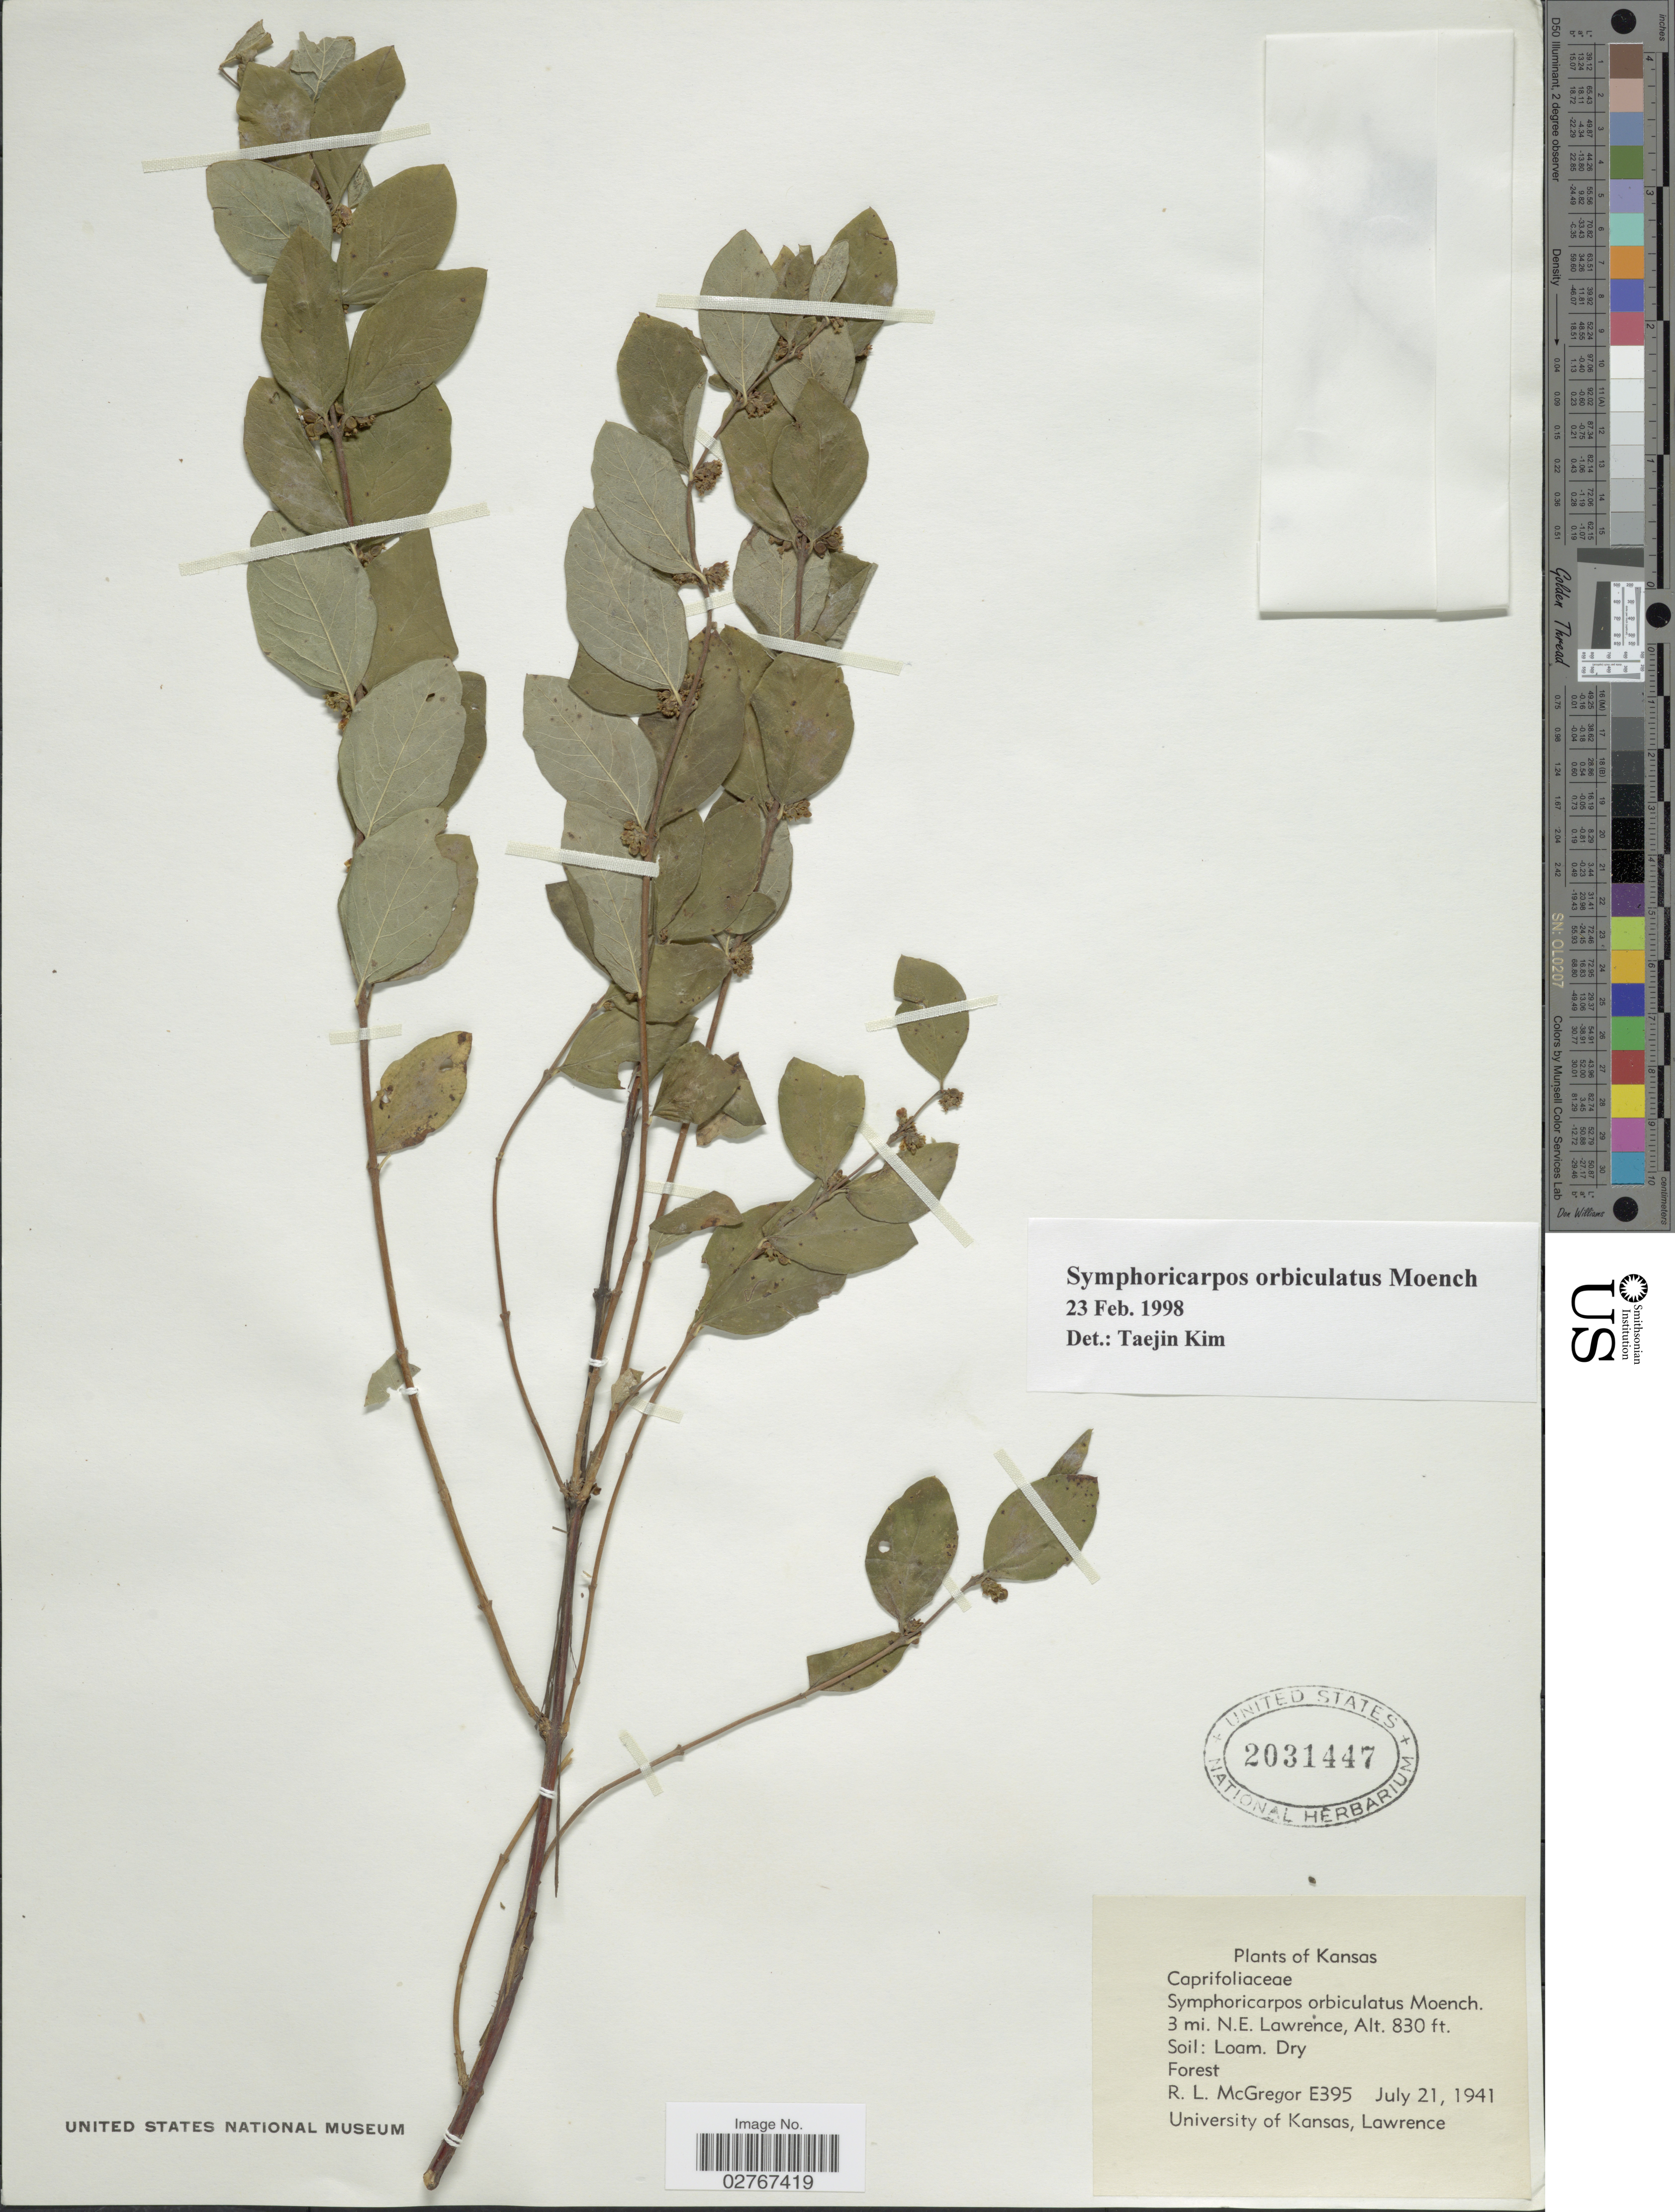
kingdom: Plantae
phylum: Tracheophyta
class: Magnoliopsida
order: Dipsacales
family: Caprifoliaceae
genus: Symphoricarpos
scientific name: Symphoricarpos orbiculatus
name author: Moench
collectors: R. McGregor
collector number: E395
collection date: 1941-07-21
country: United States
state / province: Kansas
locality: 3 mi. N.E. Lawrence.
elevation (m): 253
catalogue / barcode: US 2031447